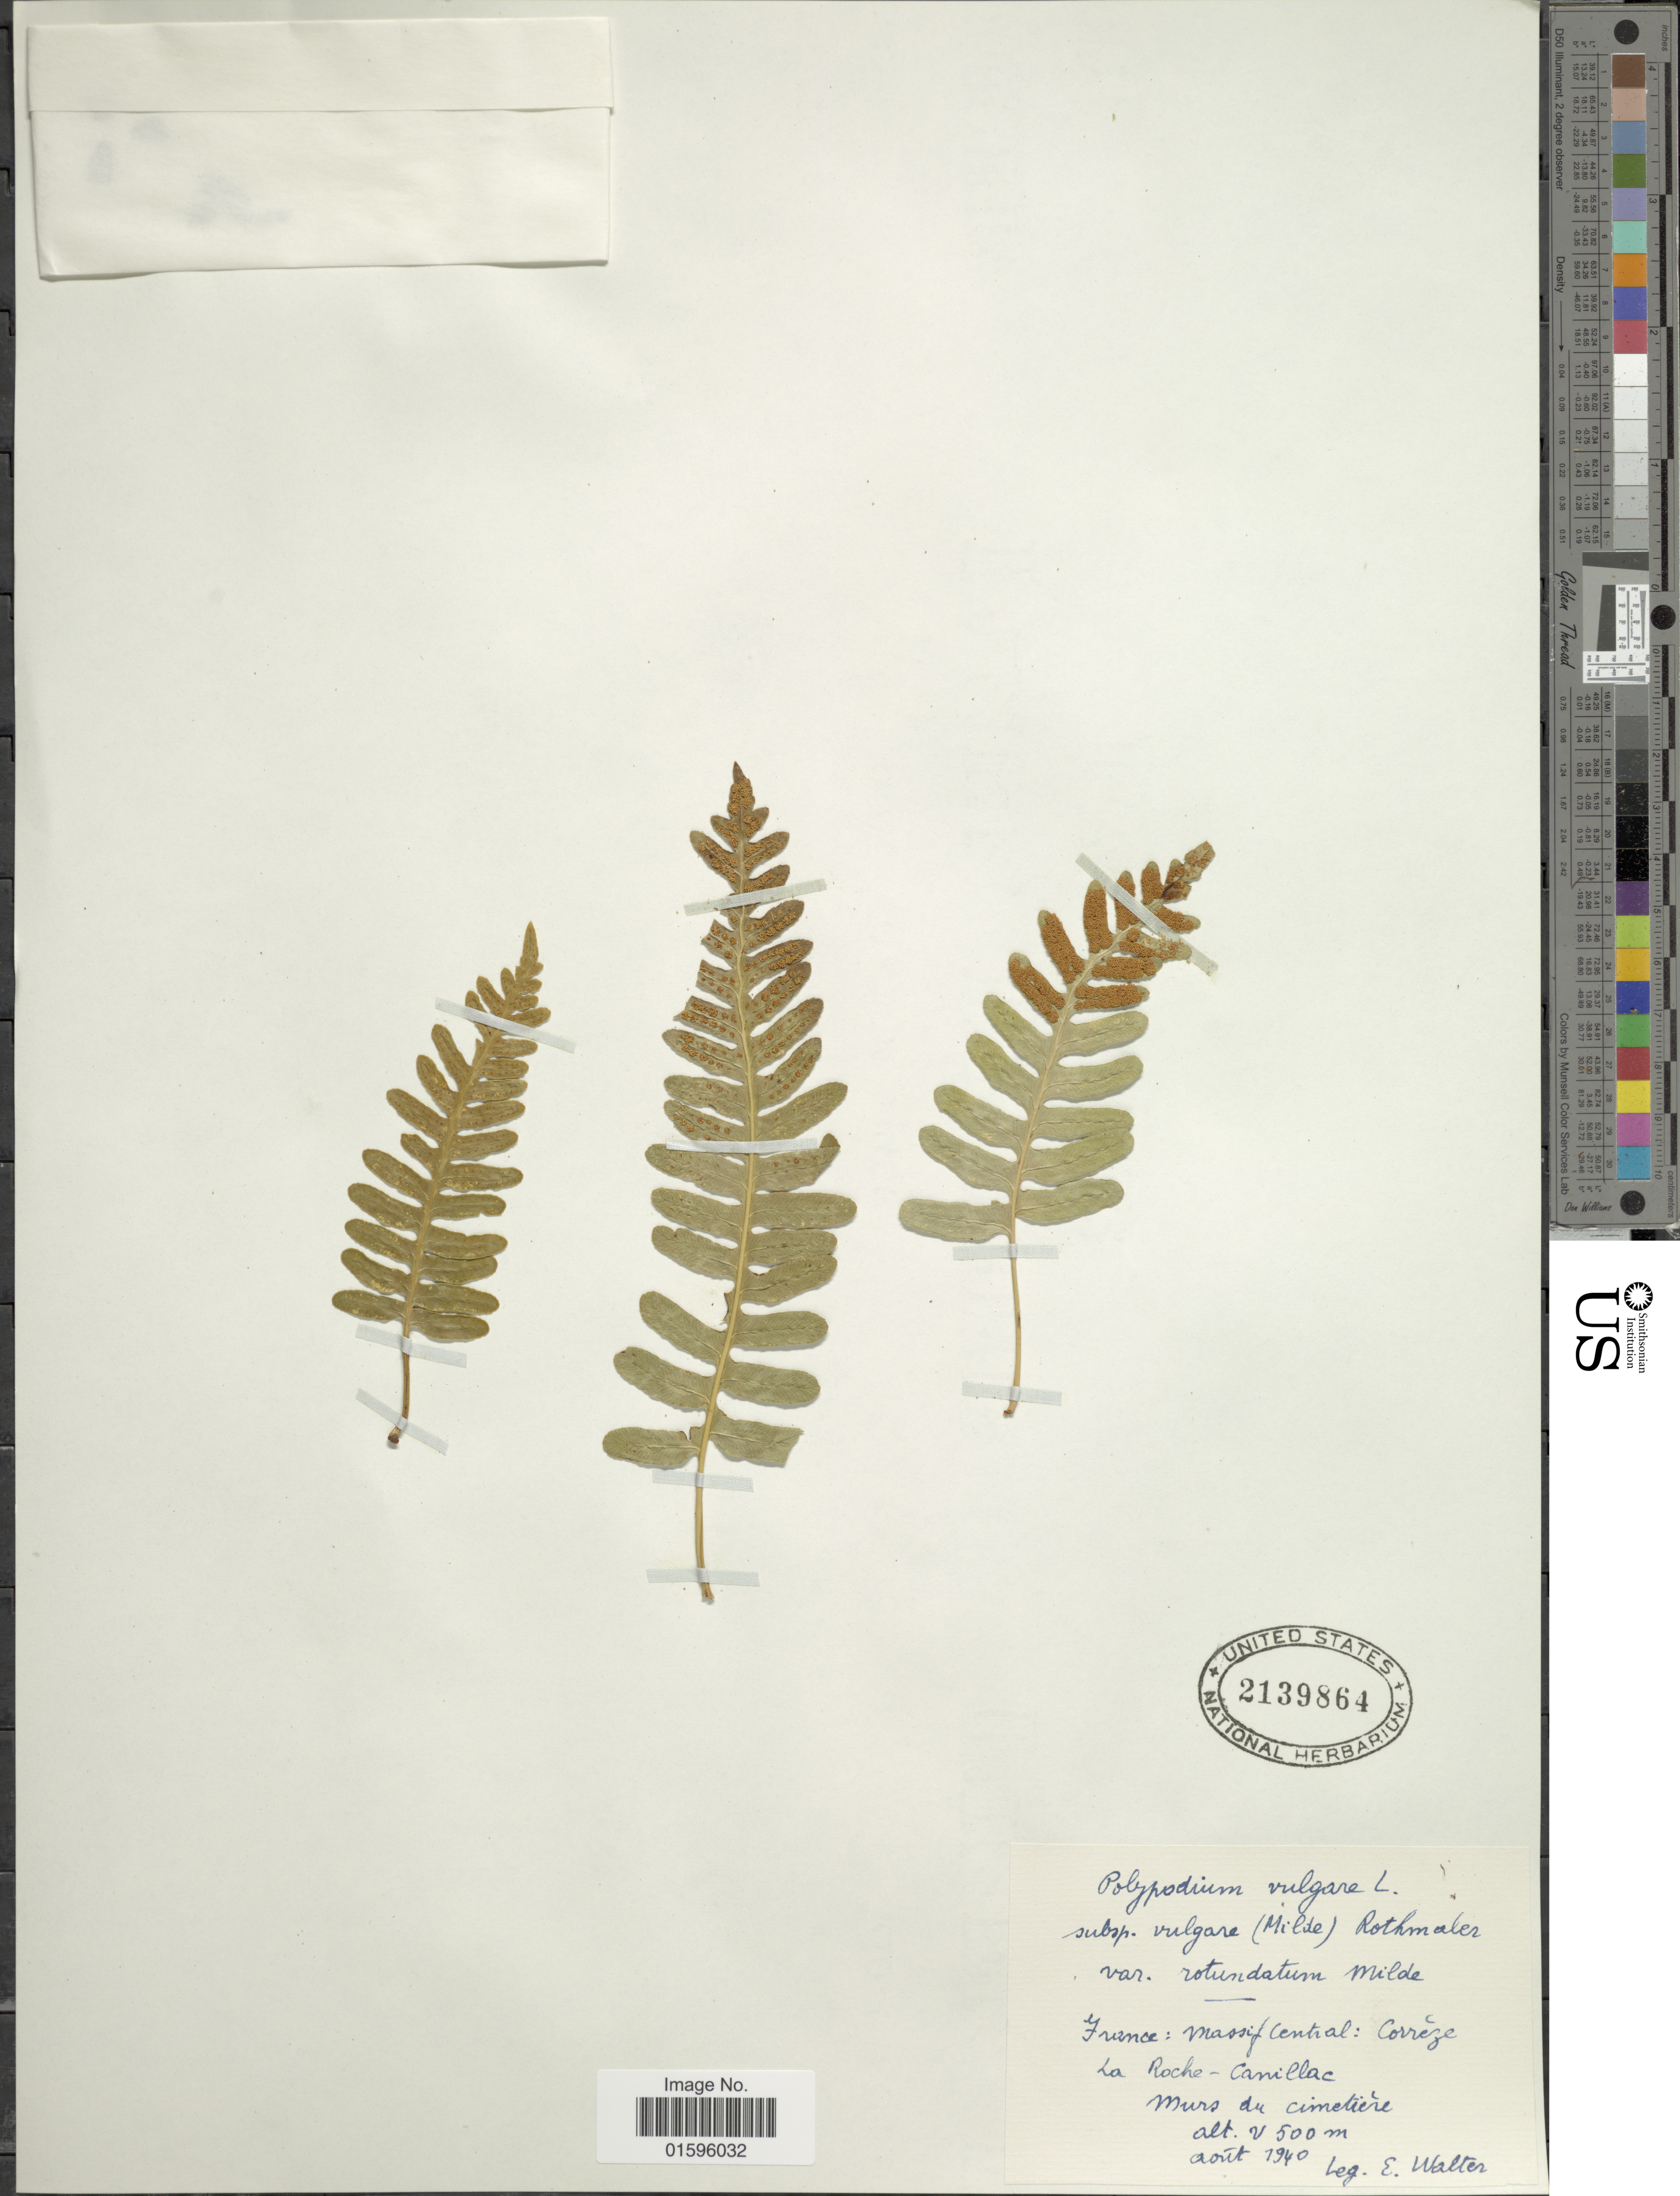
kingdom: Plantae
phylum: Tracheophyta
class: Polypodiopsida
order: Polypodiales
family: Polypodiaceae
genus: Polypodium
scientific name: Polypodium vulgare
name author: L.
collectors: E. Walter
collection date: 1940-08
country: France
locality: France: Massif Central: Correze La Roche-Canillac, Murs du cimetiere [interpreted]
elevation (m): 500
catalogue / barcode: US 2139864